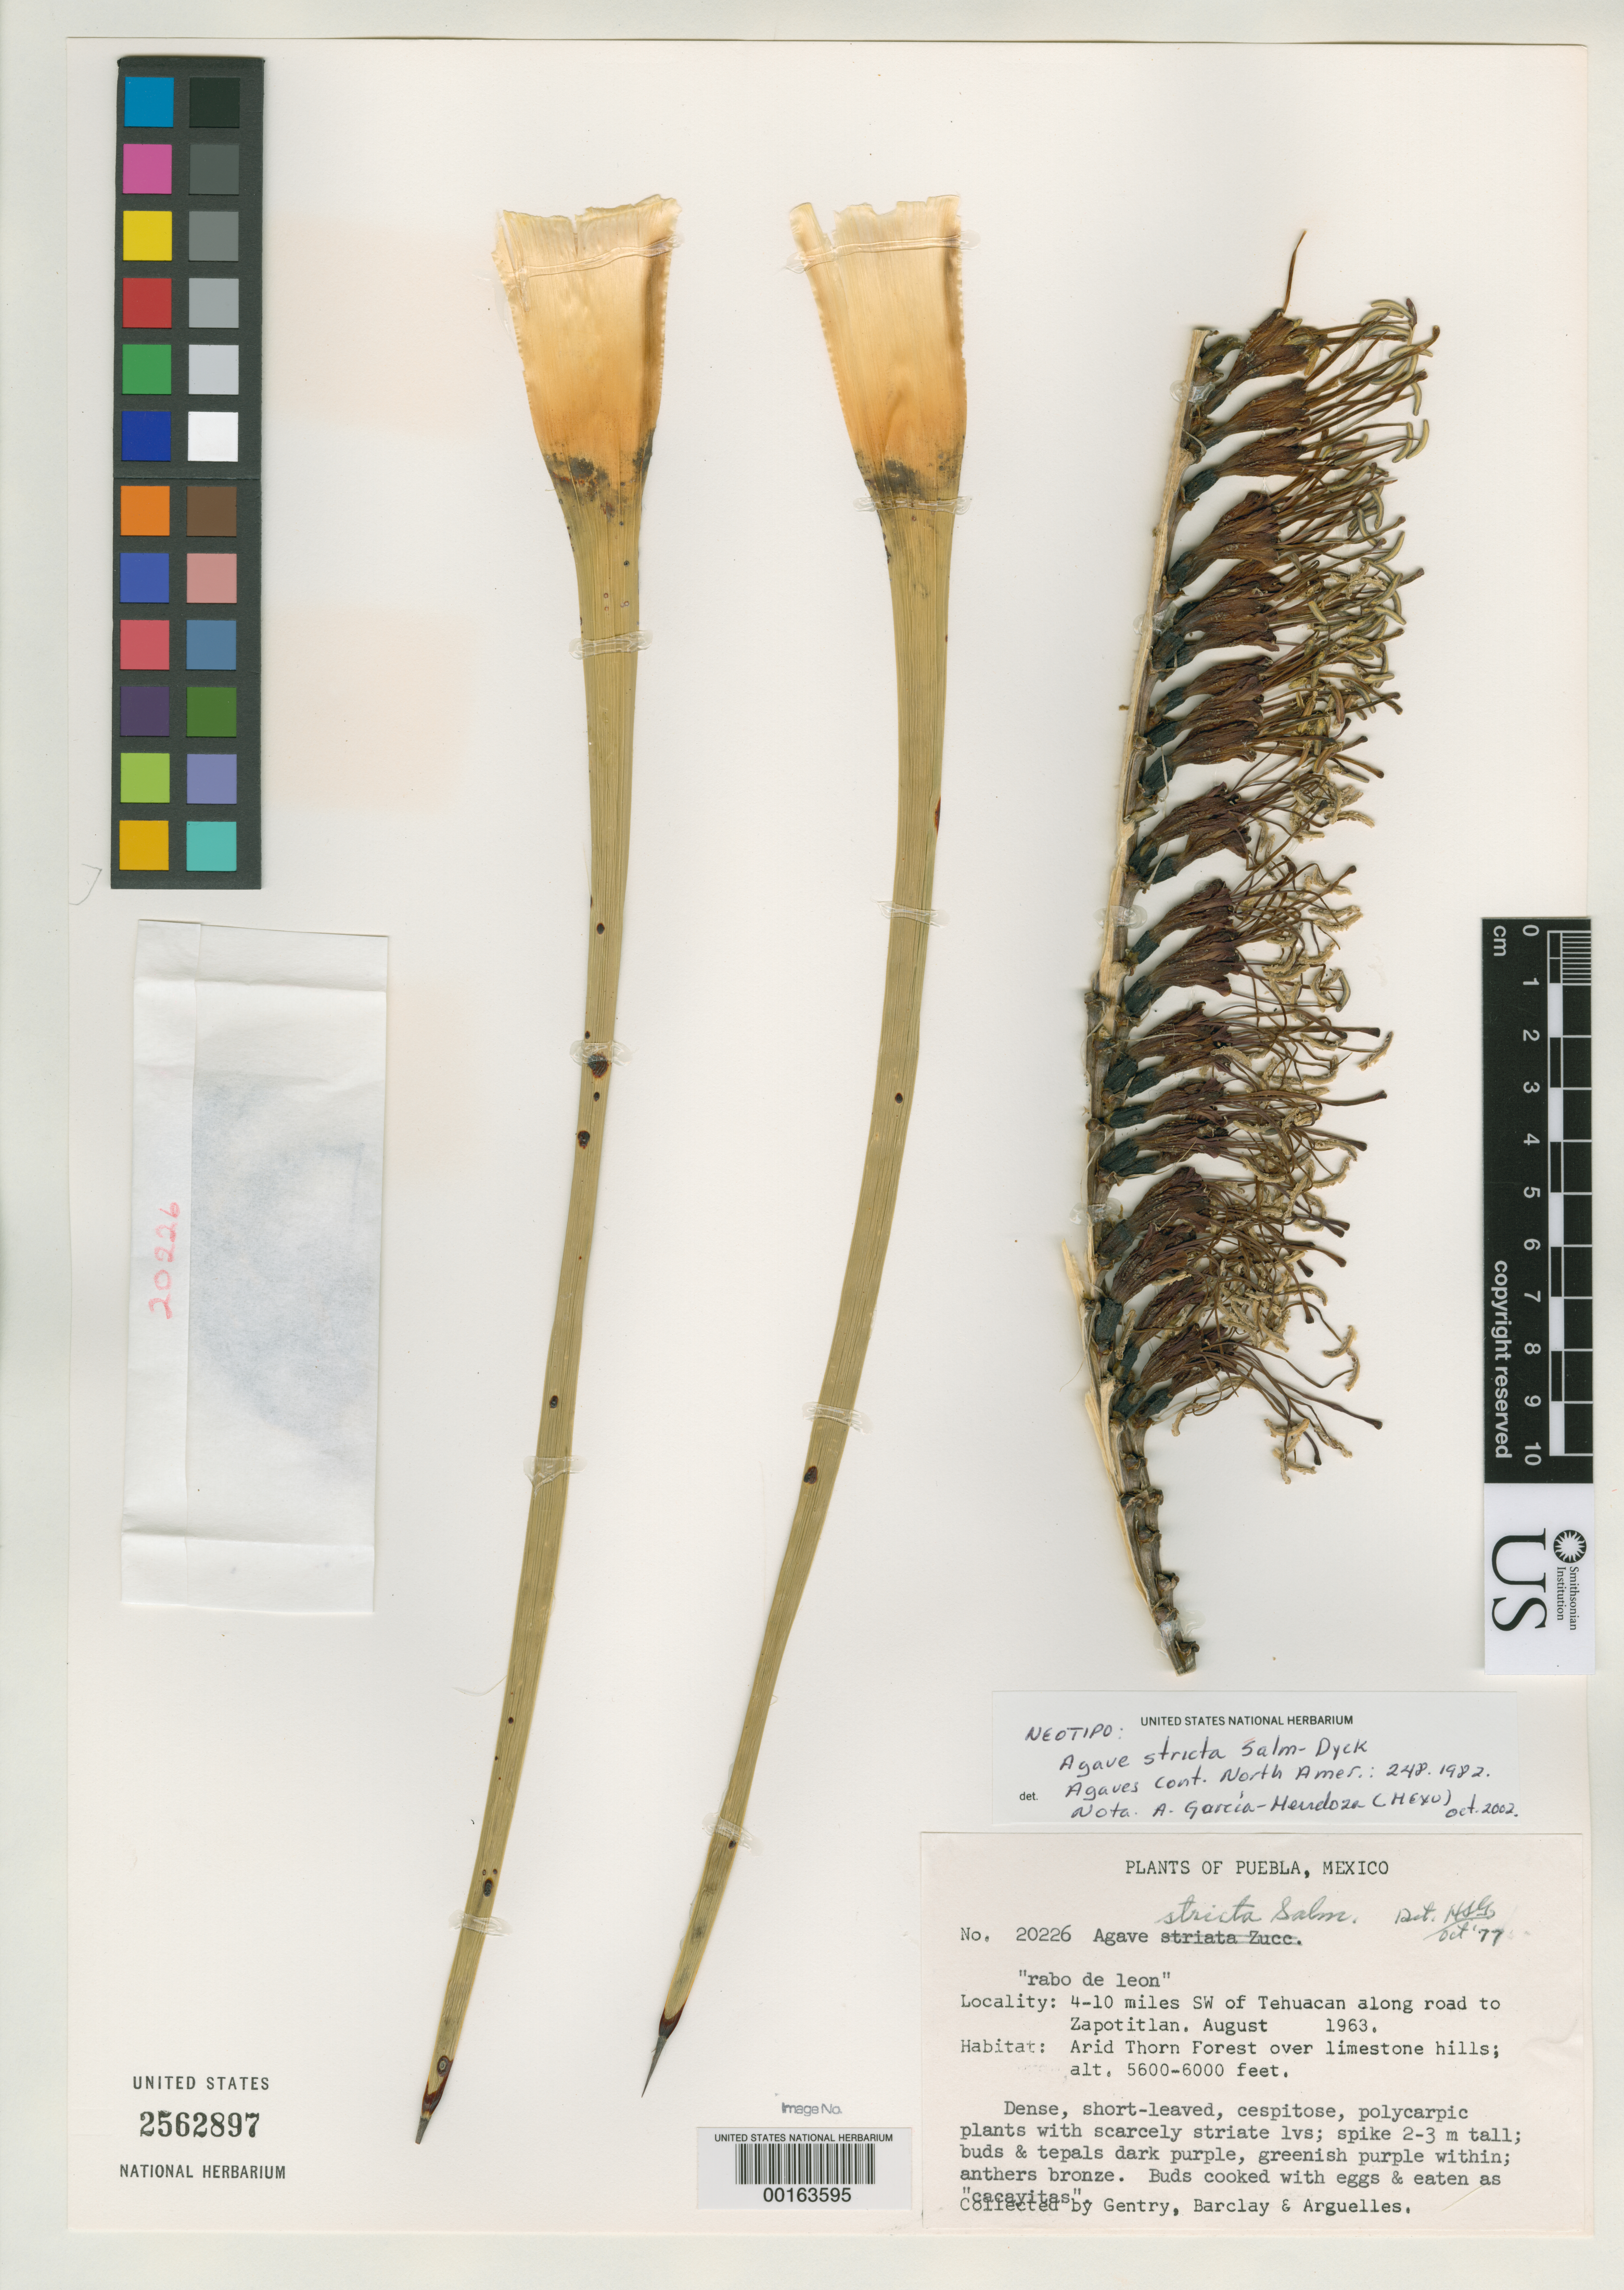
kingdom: Plantae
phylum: Tracheophyta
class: Liliopsida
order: Asparagales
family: Asparagaceae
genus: Agave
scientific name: Agave stricta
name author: Salm-Dyck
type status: Neotype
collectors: H. S. Gentry, A. S. Barclay & J. Arguelles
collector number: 20226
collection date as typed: Aug 1953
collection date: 1953-08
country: Mexico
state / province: Puebla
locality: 4-10 miles SW of Tehuacan along road to Zapotitlan.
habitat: Arid thorn forest over limestone hills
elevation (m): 1707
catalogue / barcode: US 2562897